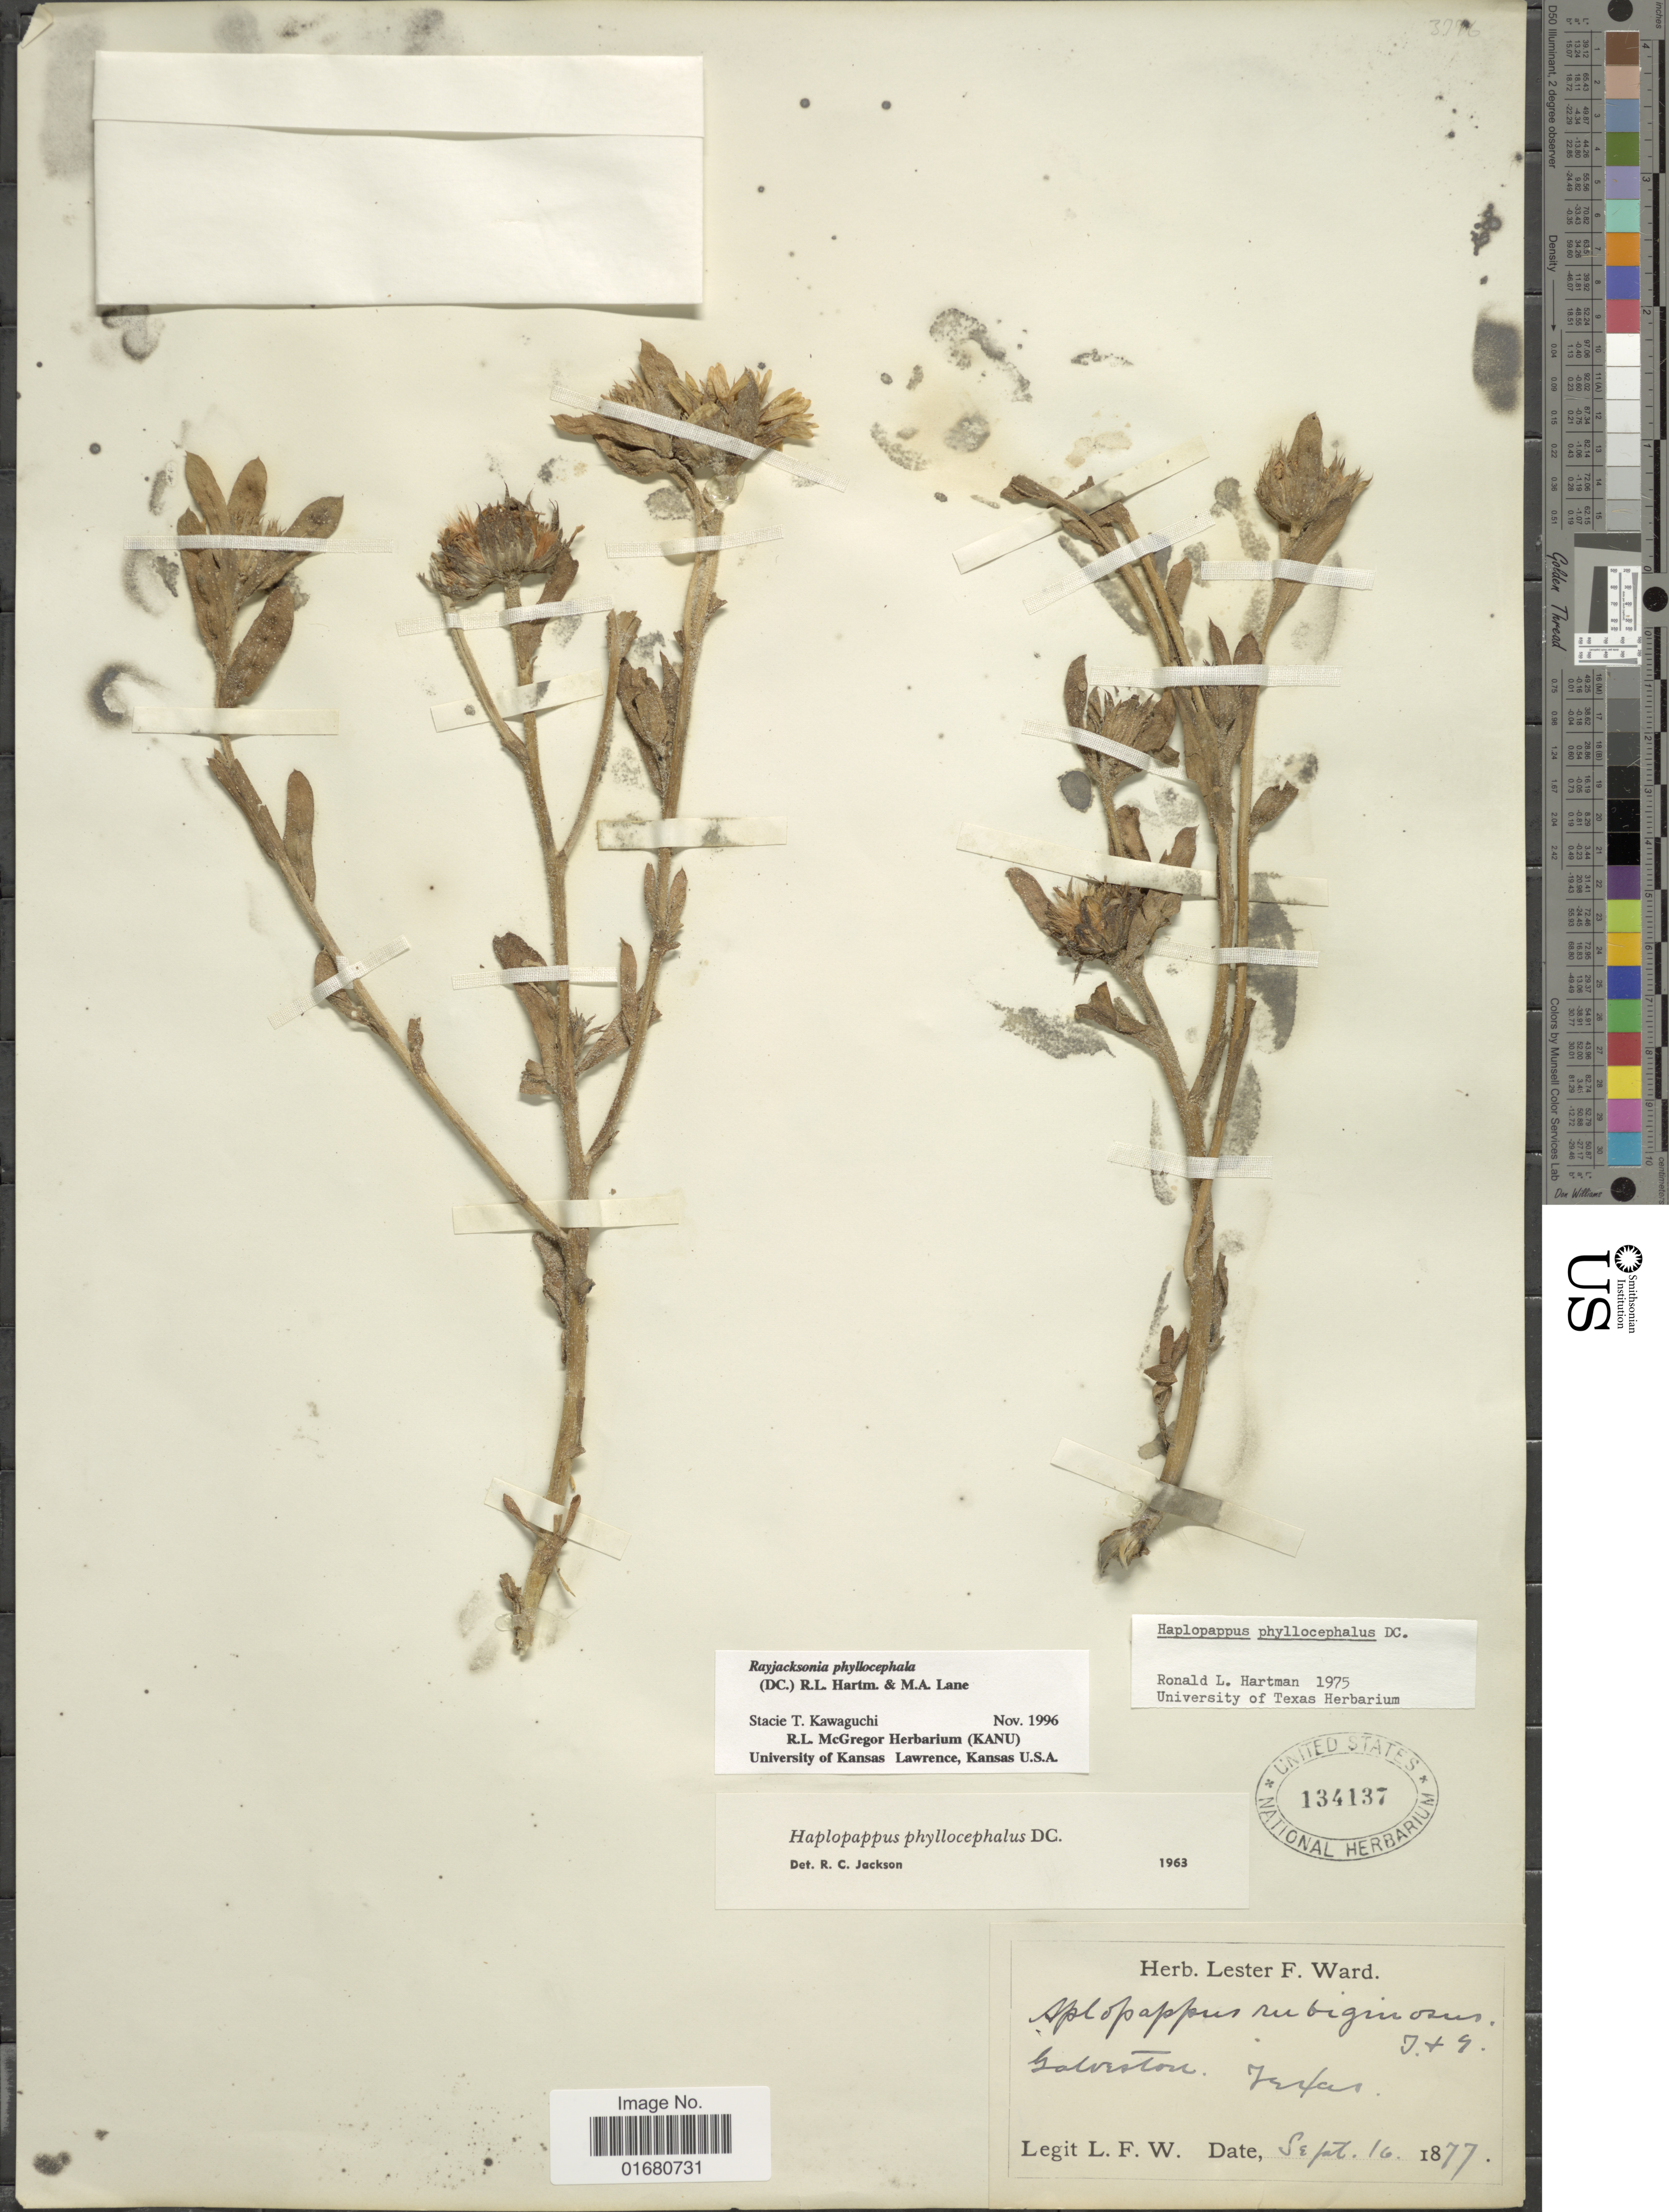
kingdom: Plantae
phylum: Tracheophyta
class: Magnoliopsida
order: Asterales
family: Asteraceae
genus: Rayjacksonia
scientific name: Rayjacksonia phyllocephala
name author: (DC.) R.L. Hartm. & M.A. Lane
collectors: L. F. Ward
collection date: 1877-09-16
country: United States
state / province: Texas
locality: Galveston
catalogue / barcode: US 134137